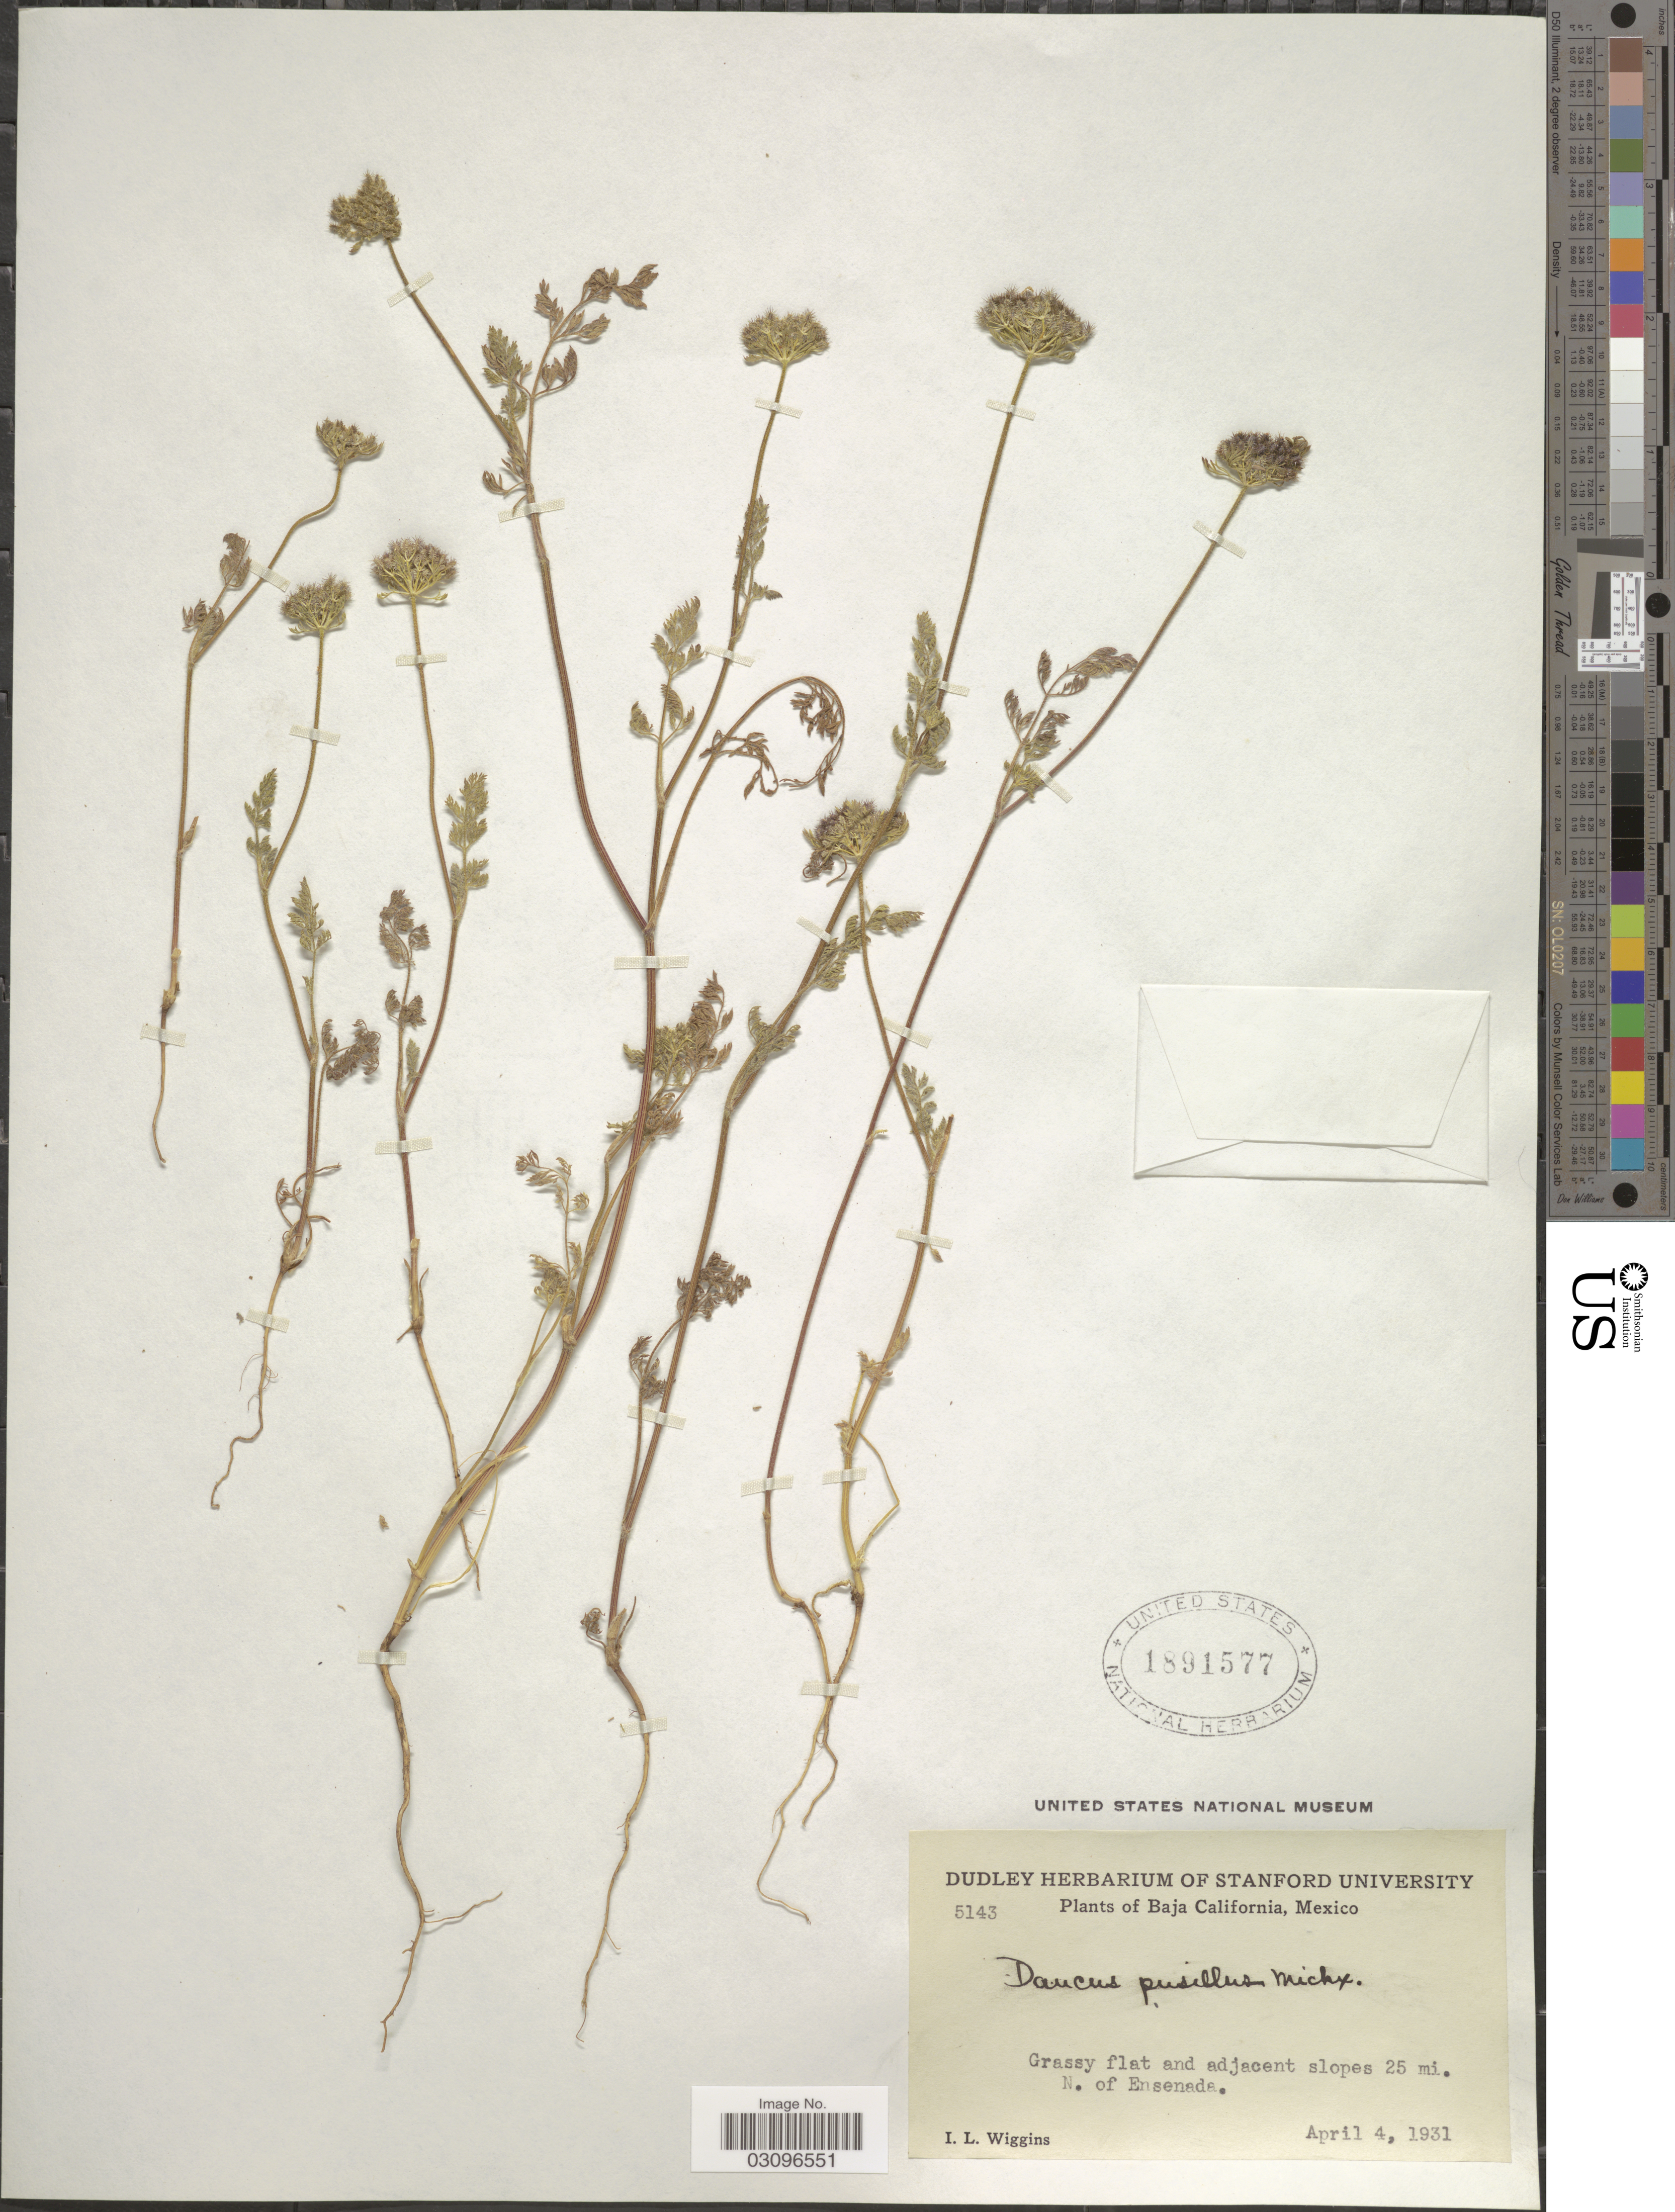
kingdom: Plantae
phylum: Tracheophyta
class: Magnoliopsida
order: Apiales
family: Apiaceae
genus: Daucus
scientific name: Daucus pusillus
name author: Michx.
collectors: I. L. Wiggins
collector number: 5143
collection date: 1931-04-04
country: Mexico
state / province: Baja California Norte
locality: Grassy flat and adjacent slopes 25 mi. N. of Ensenada.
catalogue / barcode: US 1891577